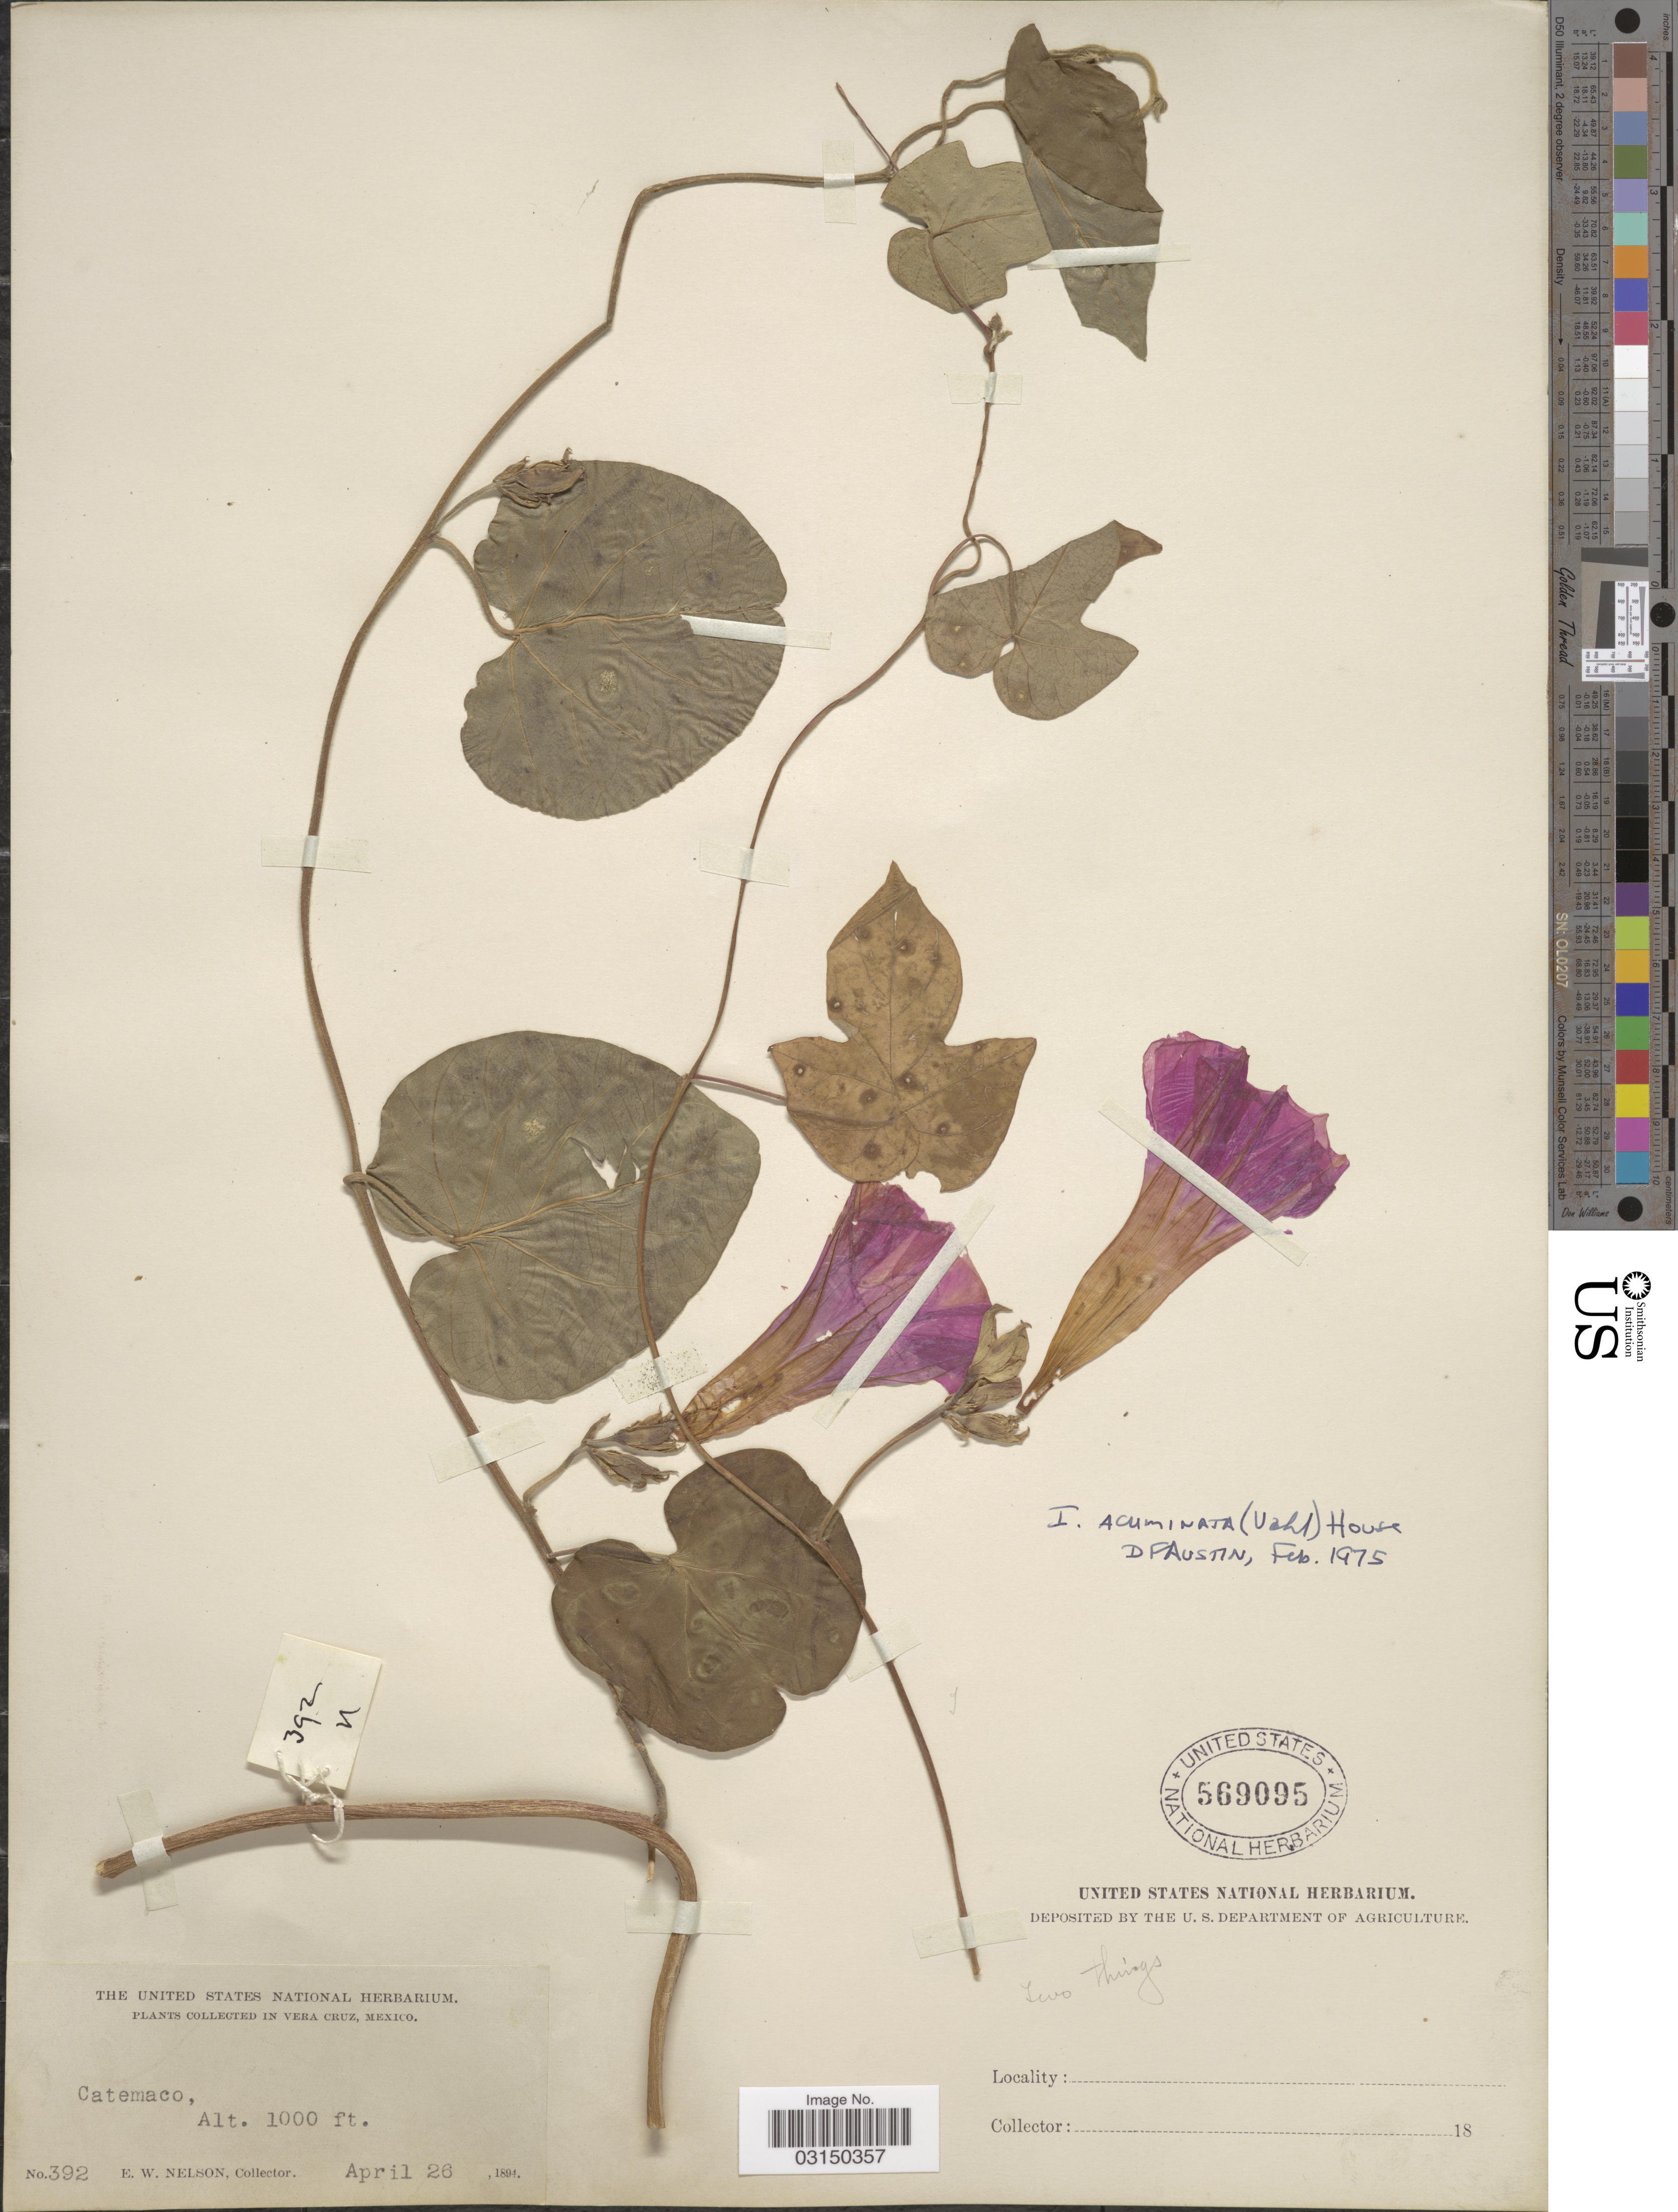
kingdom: Plantae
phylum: Tracheophyta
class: Magnoliopsida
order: Solanales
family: Convolvulaceae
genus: Ipomoea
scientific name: Ipomoea indica (Burm.) Merr. var. indica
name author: (Burm.) Merr.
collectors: E. W. Nelson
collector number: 392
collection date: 1894-04-26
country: Mexico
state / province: Veracruz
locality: Collected in Vera Cruz. Catemaco.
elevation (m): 305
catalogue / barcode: US 569095